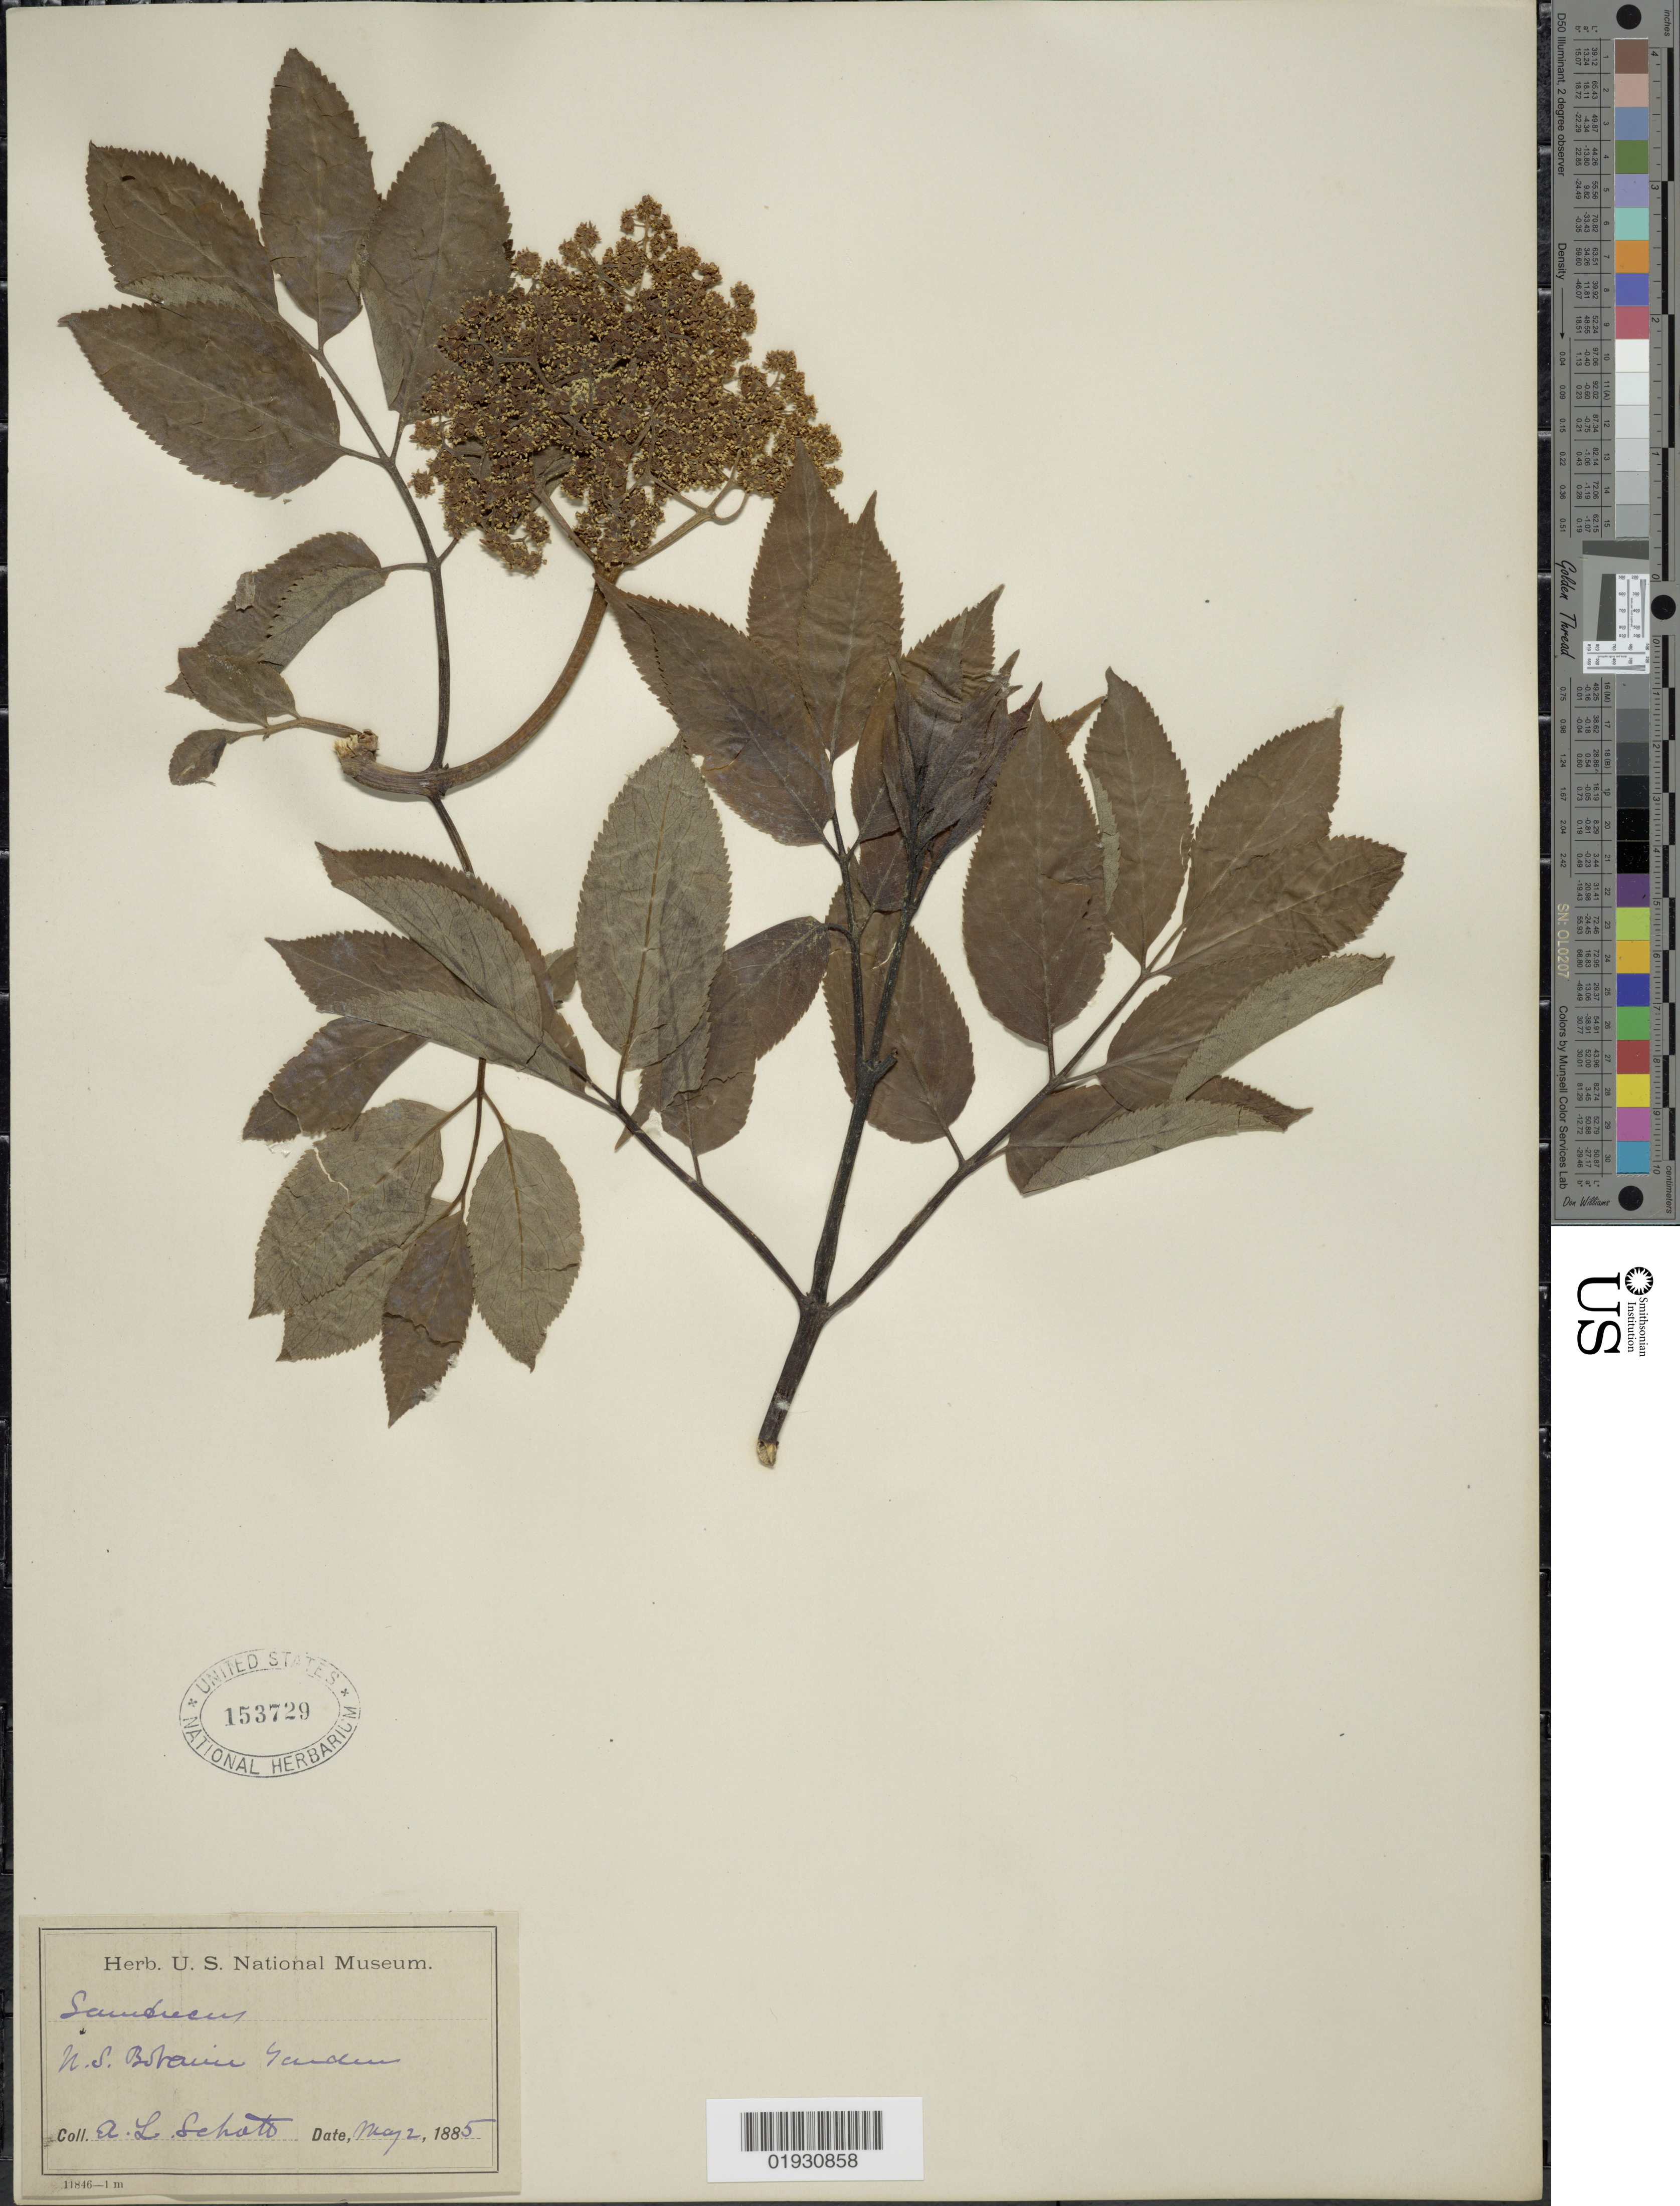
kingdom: Plantae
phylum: Tracheophyta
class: Magnoliopsida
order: Dipsacales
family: Viburnaceae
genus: Sambucus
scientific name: Sambucus cerulea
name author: Raf.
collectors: A. L. Schott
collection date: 1885-05-02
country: United States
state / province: District of Columbia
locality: U.S. Botanic Garden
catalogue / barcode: US 153729